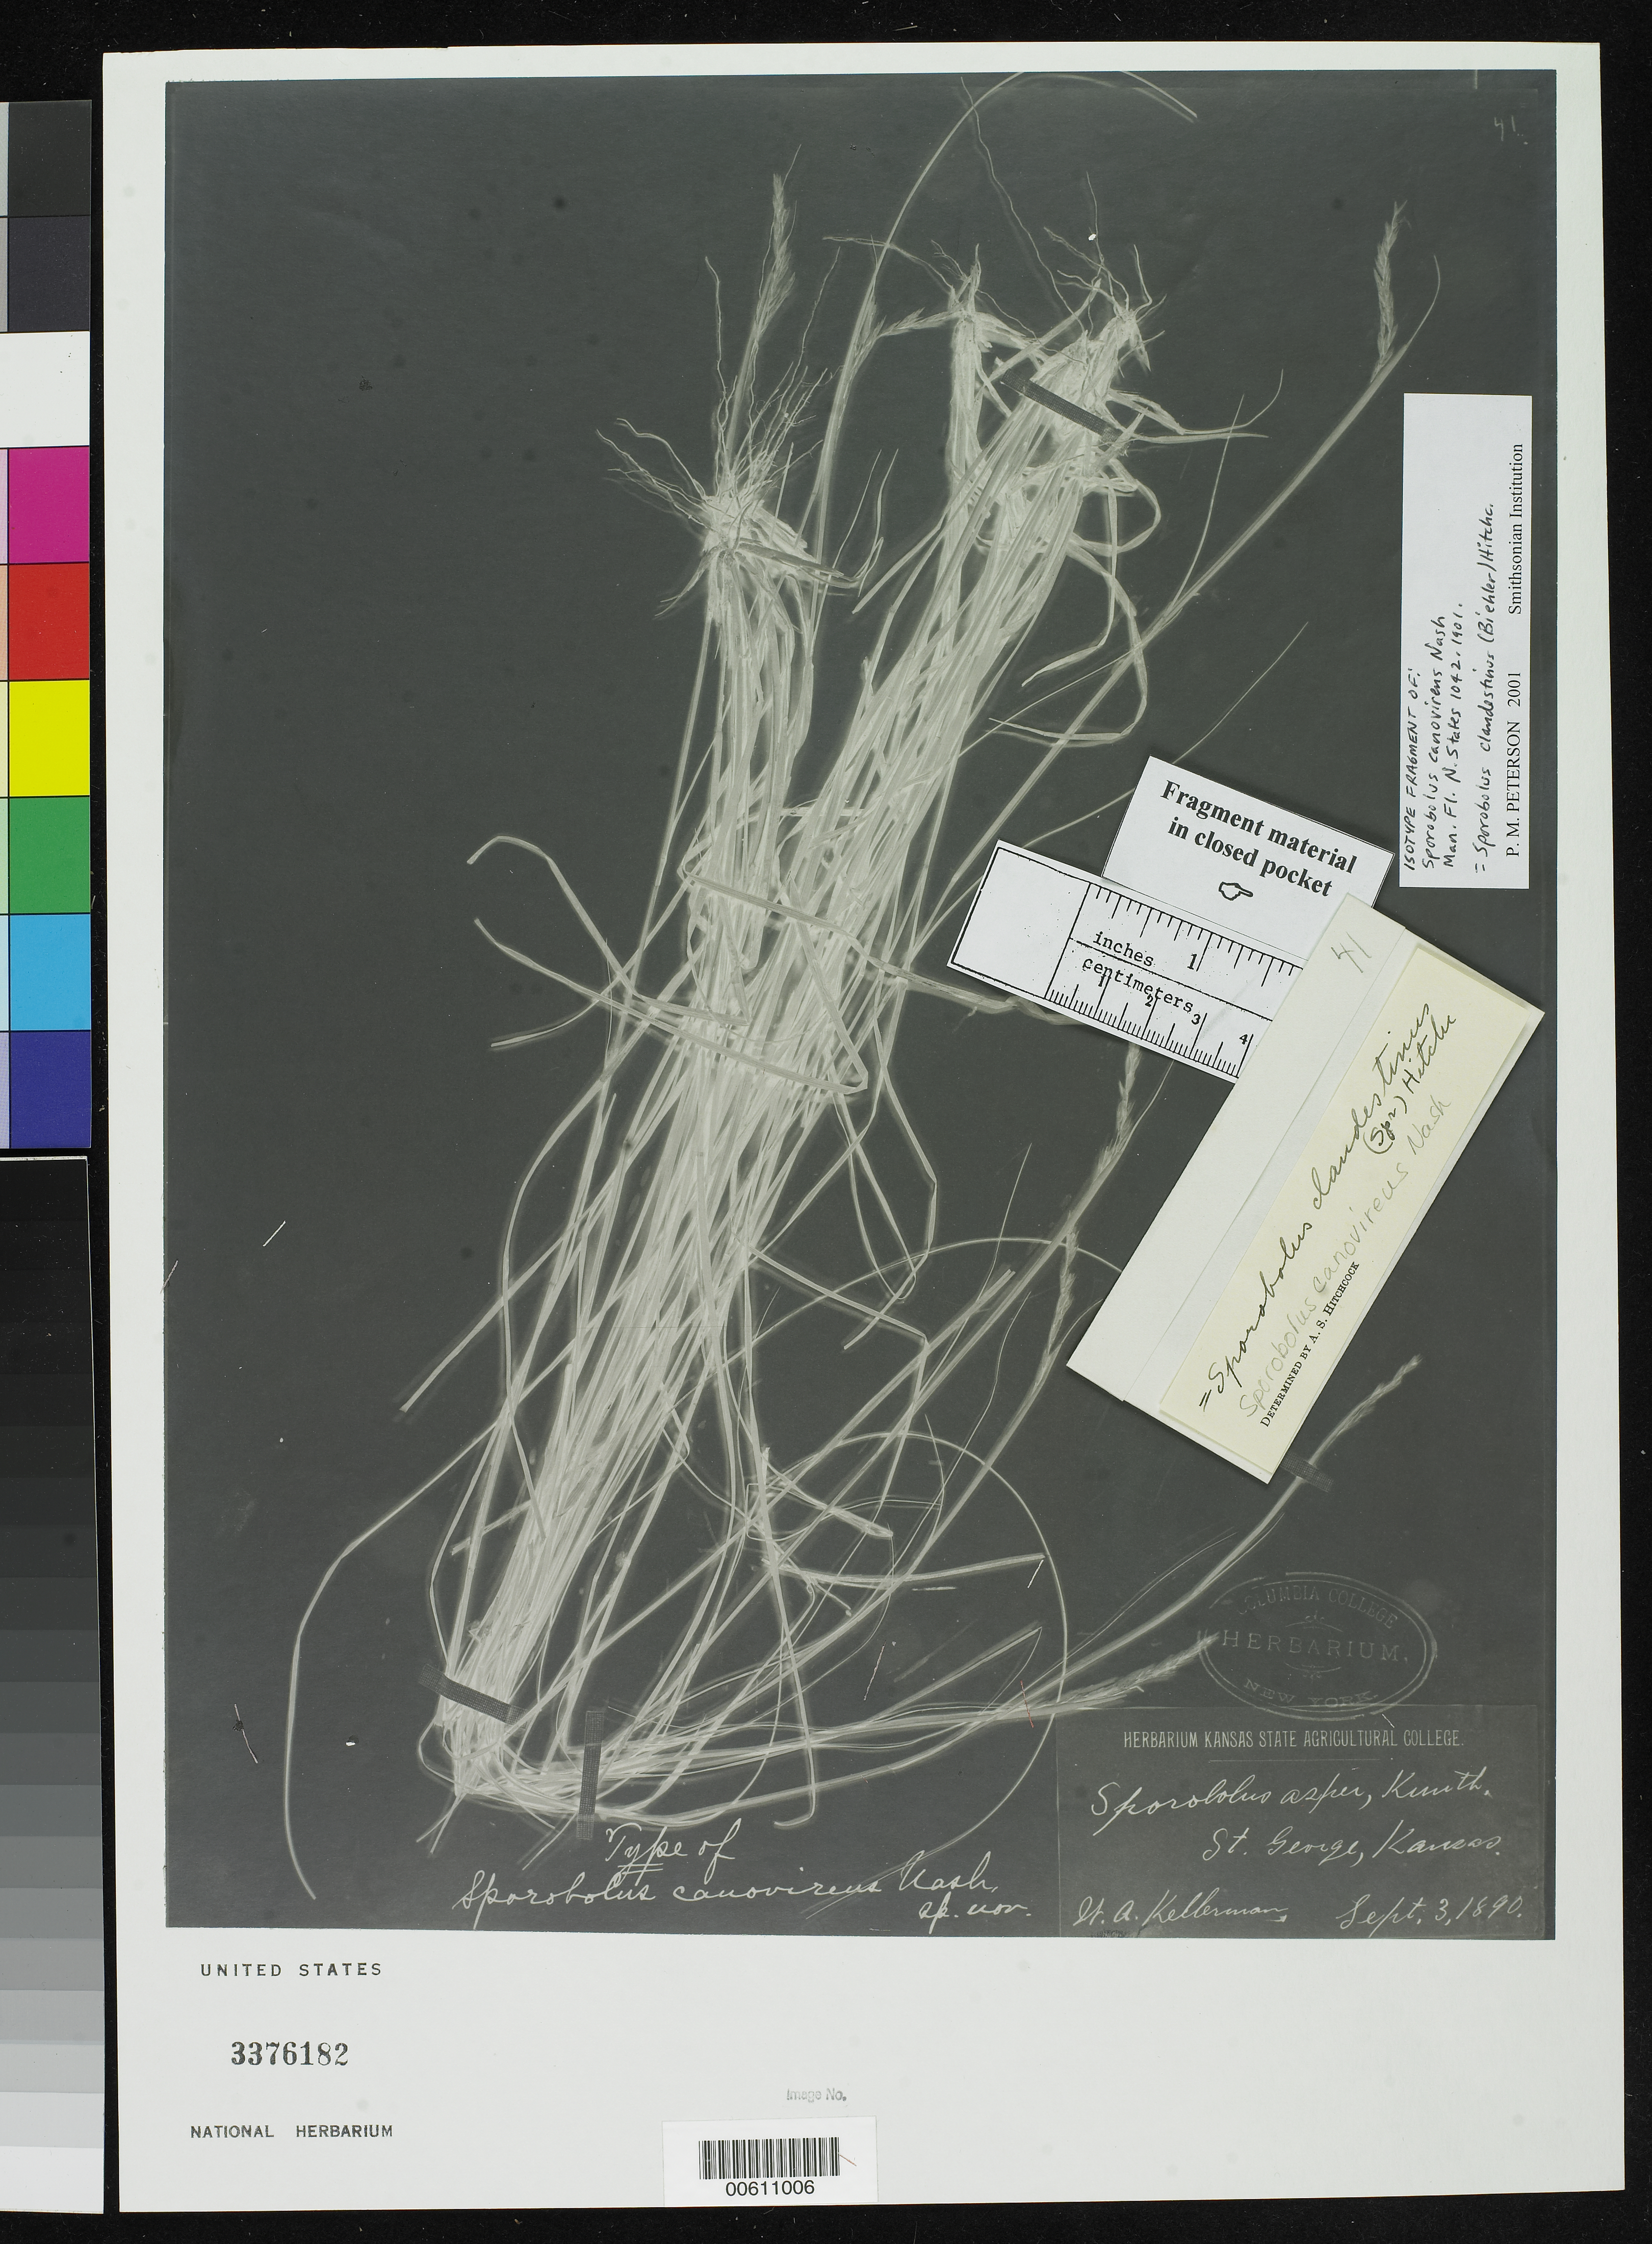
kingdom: Plantae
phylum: Tracheophyta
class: Liliopsida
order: Poales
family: Poaceae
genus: Sporobolus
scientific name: Sporobolus canovirens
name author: Nash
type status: Type Fragment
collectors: W. A. Kellerman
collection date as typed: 03 Sep 1890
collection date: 1890-09-03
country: United States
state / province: Kansas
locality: St. George.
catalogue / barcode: US 3376182